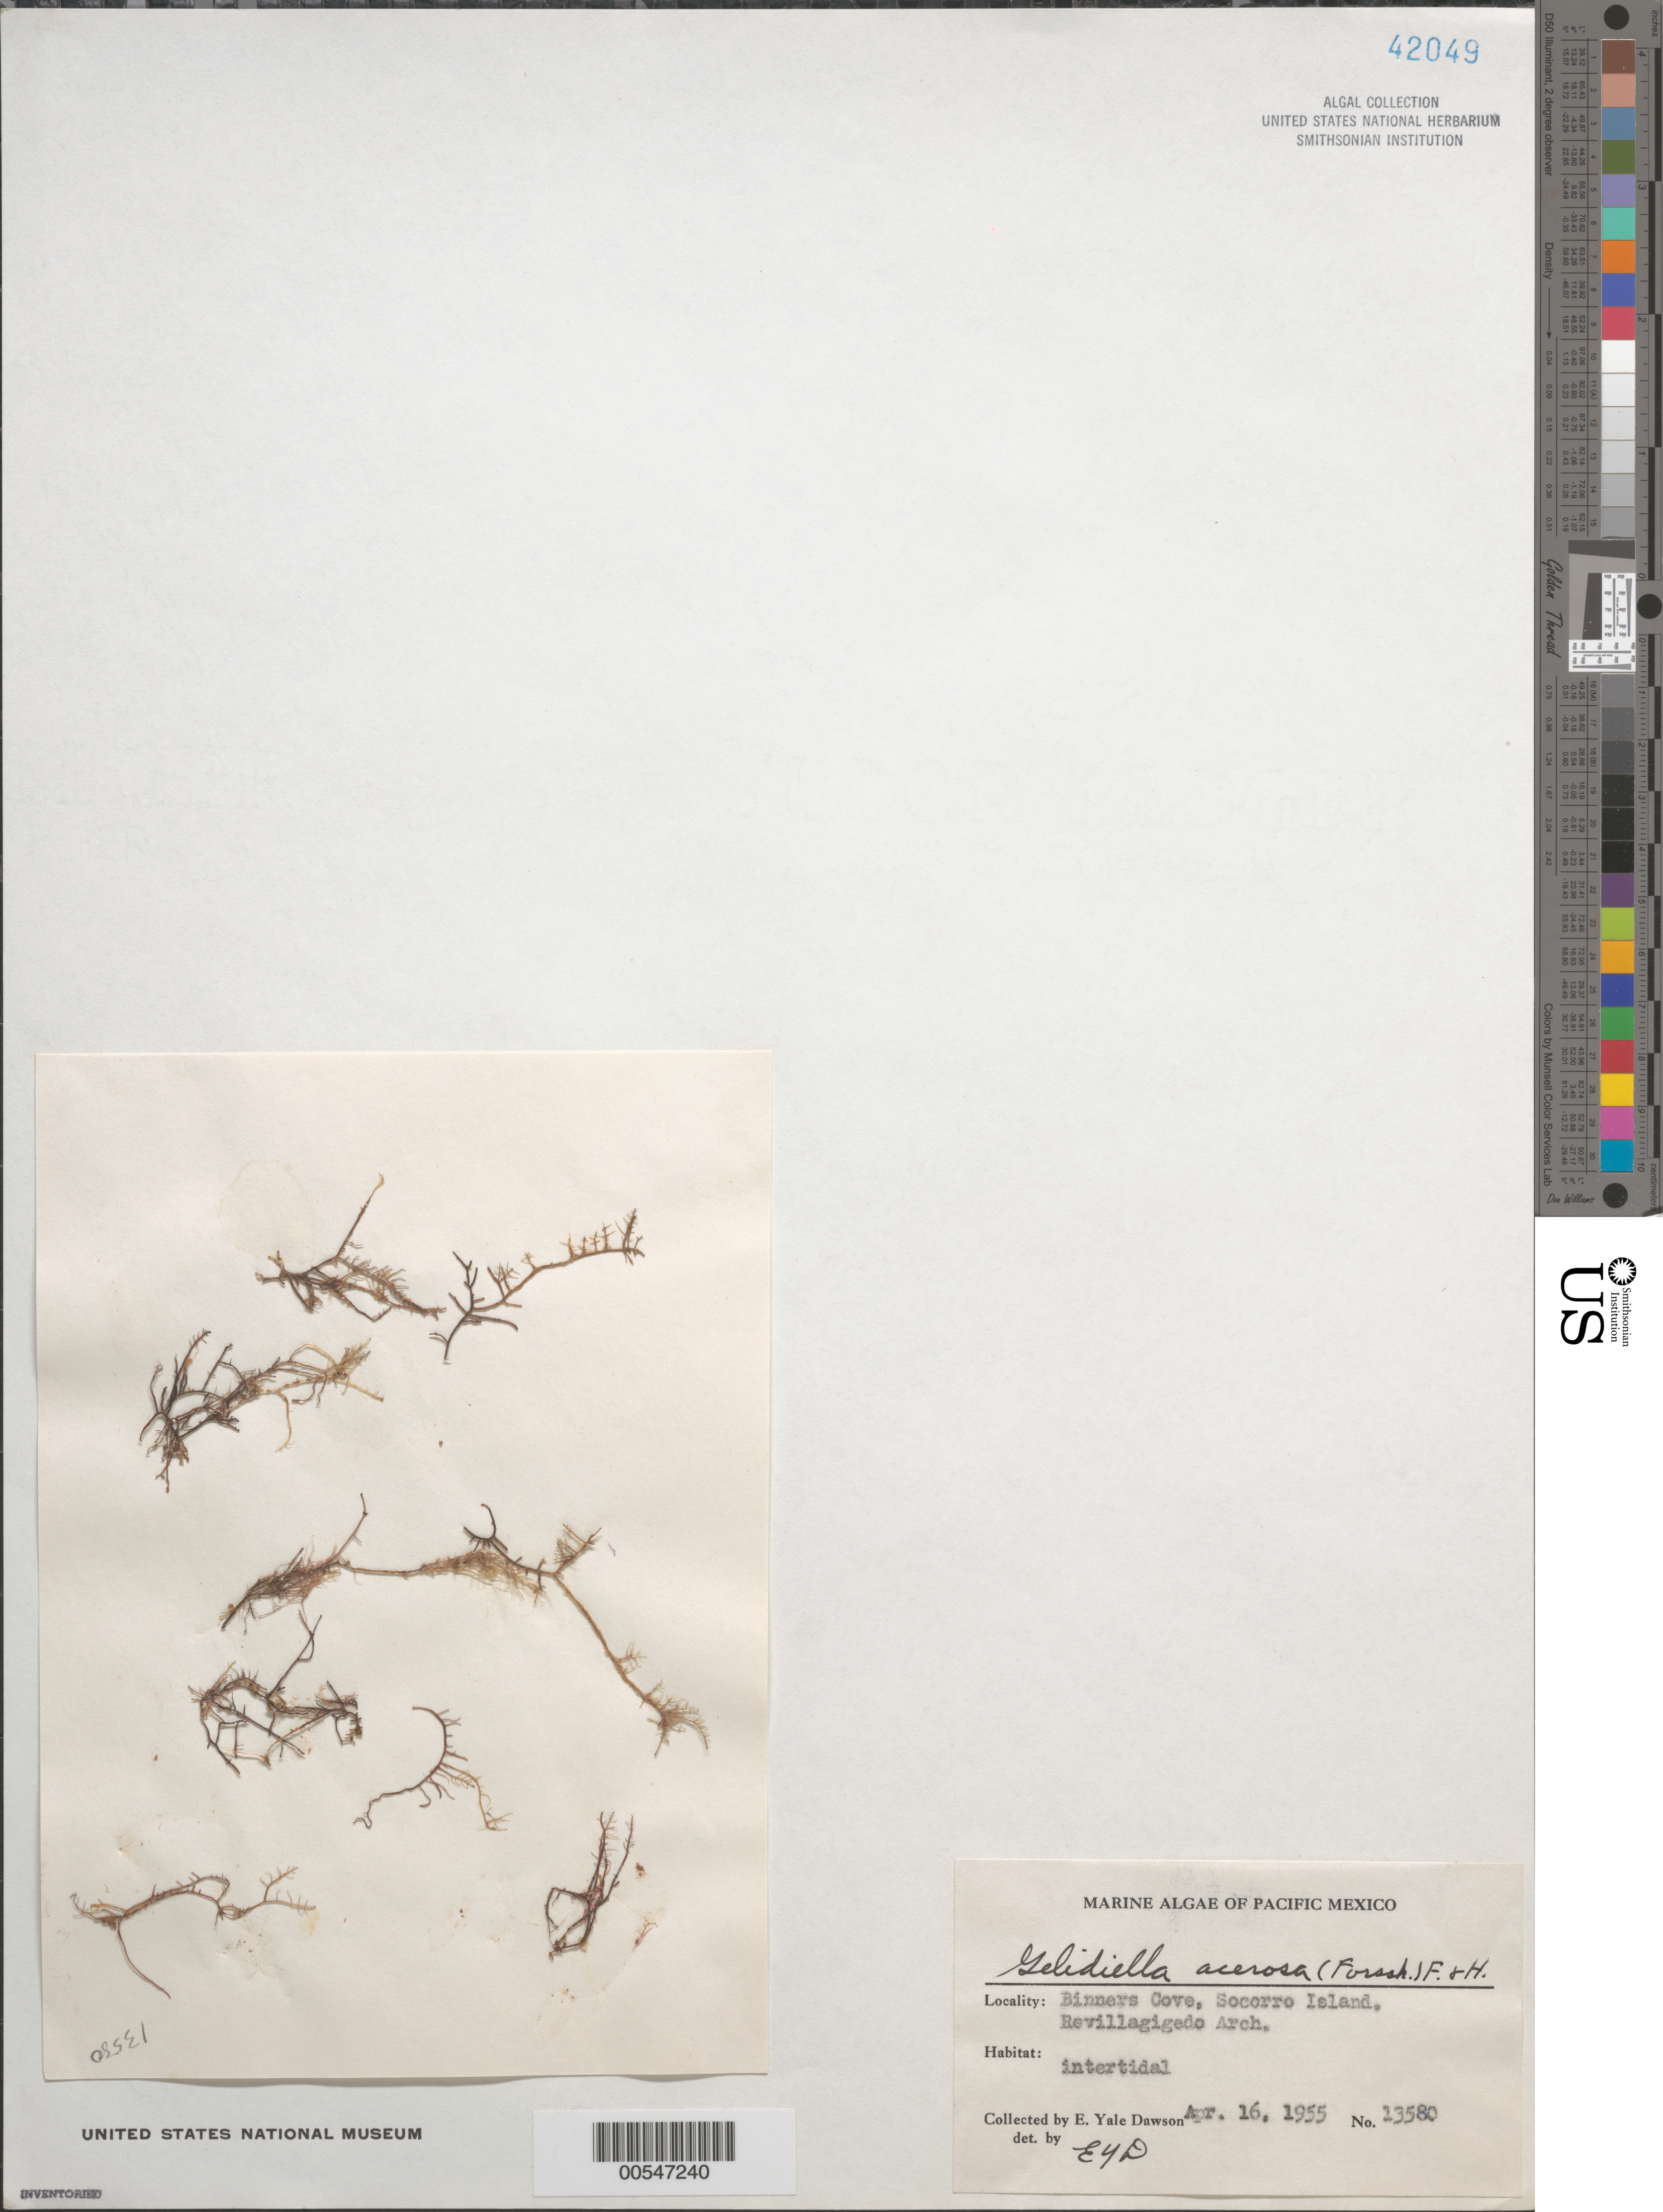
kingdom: Plantae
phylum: Rhodophyta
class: Florideophyceae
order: Gelidiales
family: Gelidiellaceae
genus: Gelidiella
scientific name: Gelidiella acerosa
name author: (Forssk.) Feldmann & G. Hamel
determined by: Dawson, E. Y.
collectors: E. Y. Dawson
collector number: EYD 13580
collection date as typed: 16 Apr 1955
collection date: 1955-04-16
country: Mexico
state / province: Colima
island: Isla Socorro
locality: Binners Cove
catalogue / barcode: US 42049